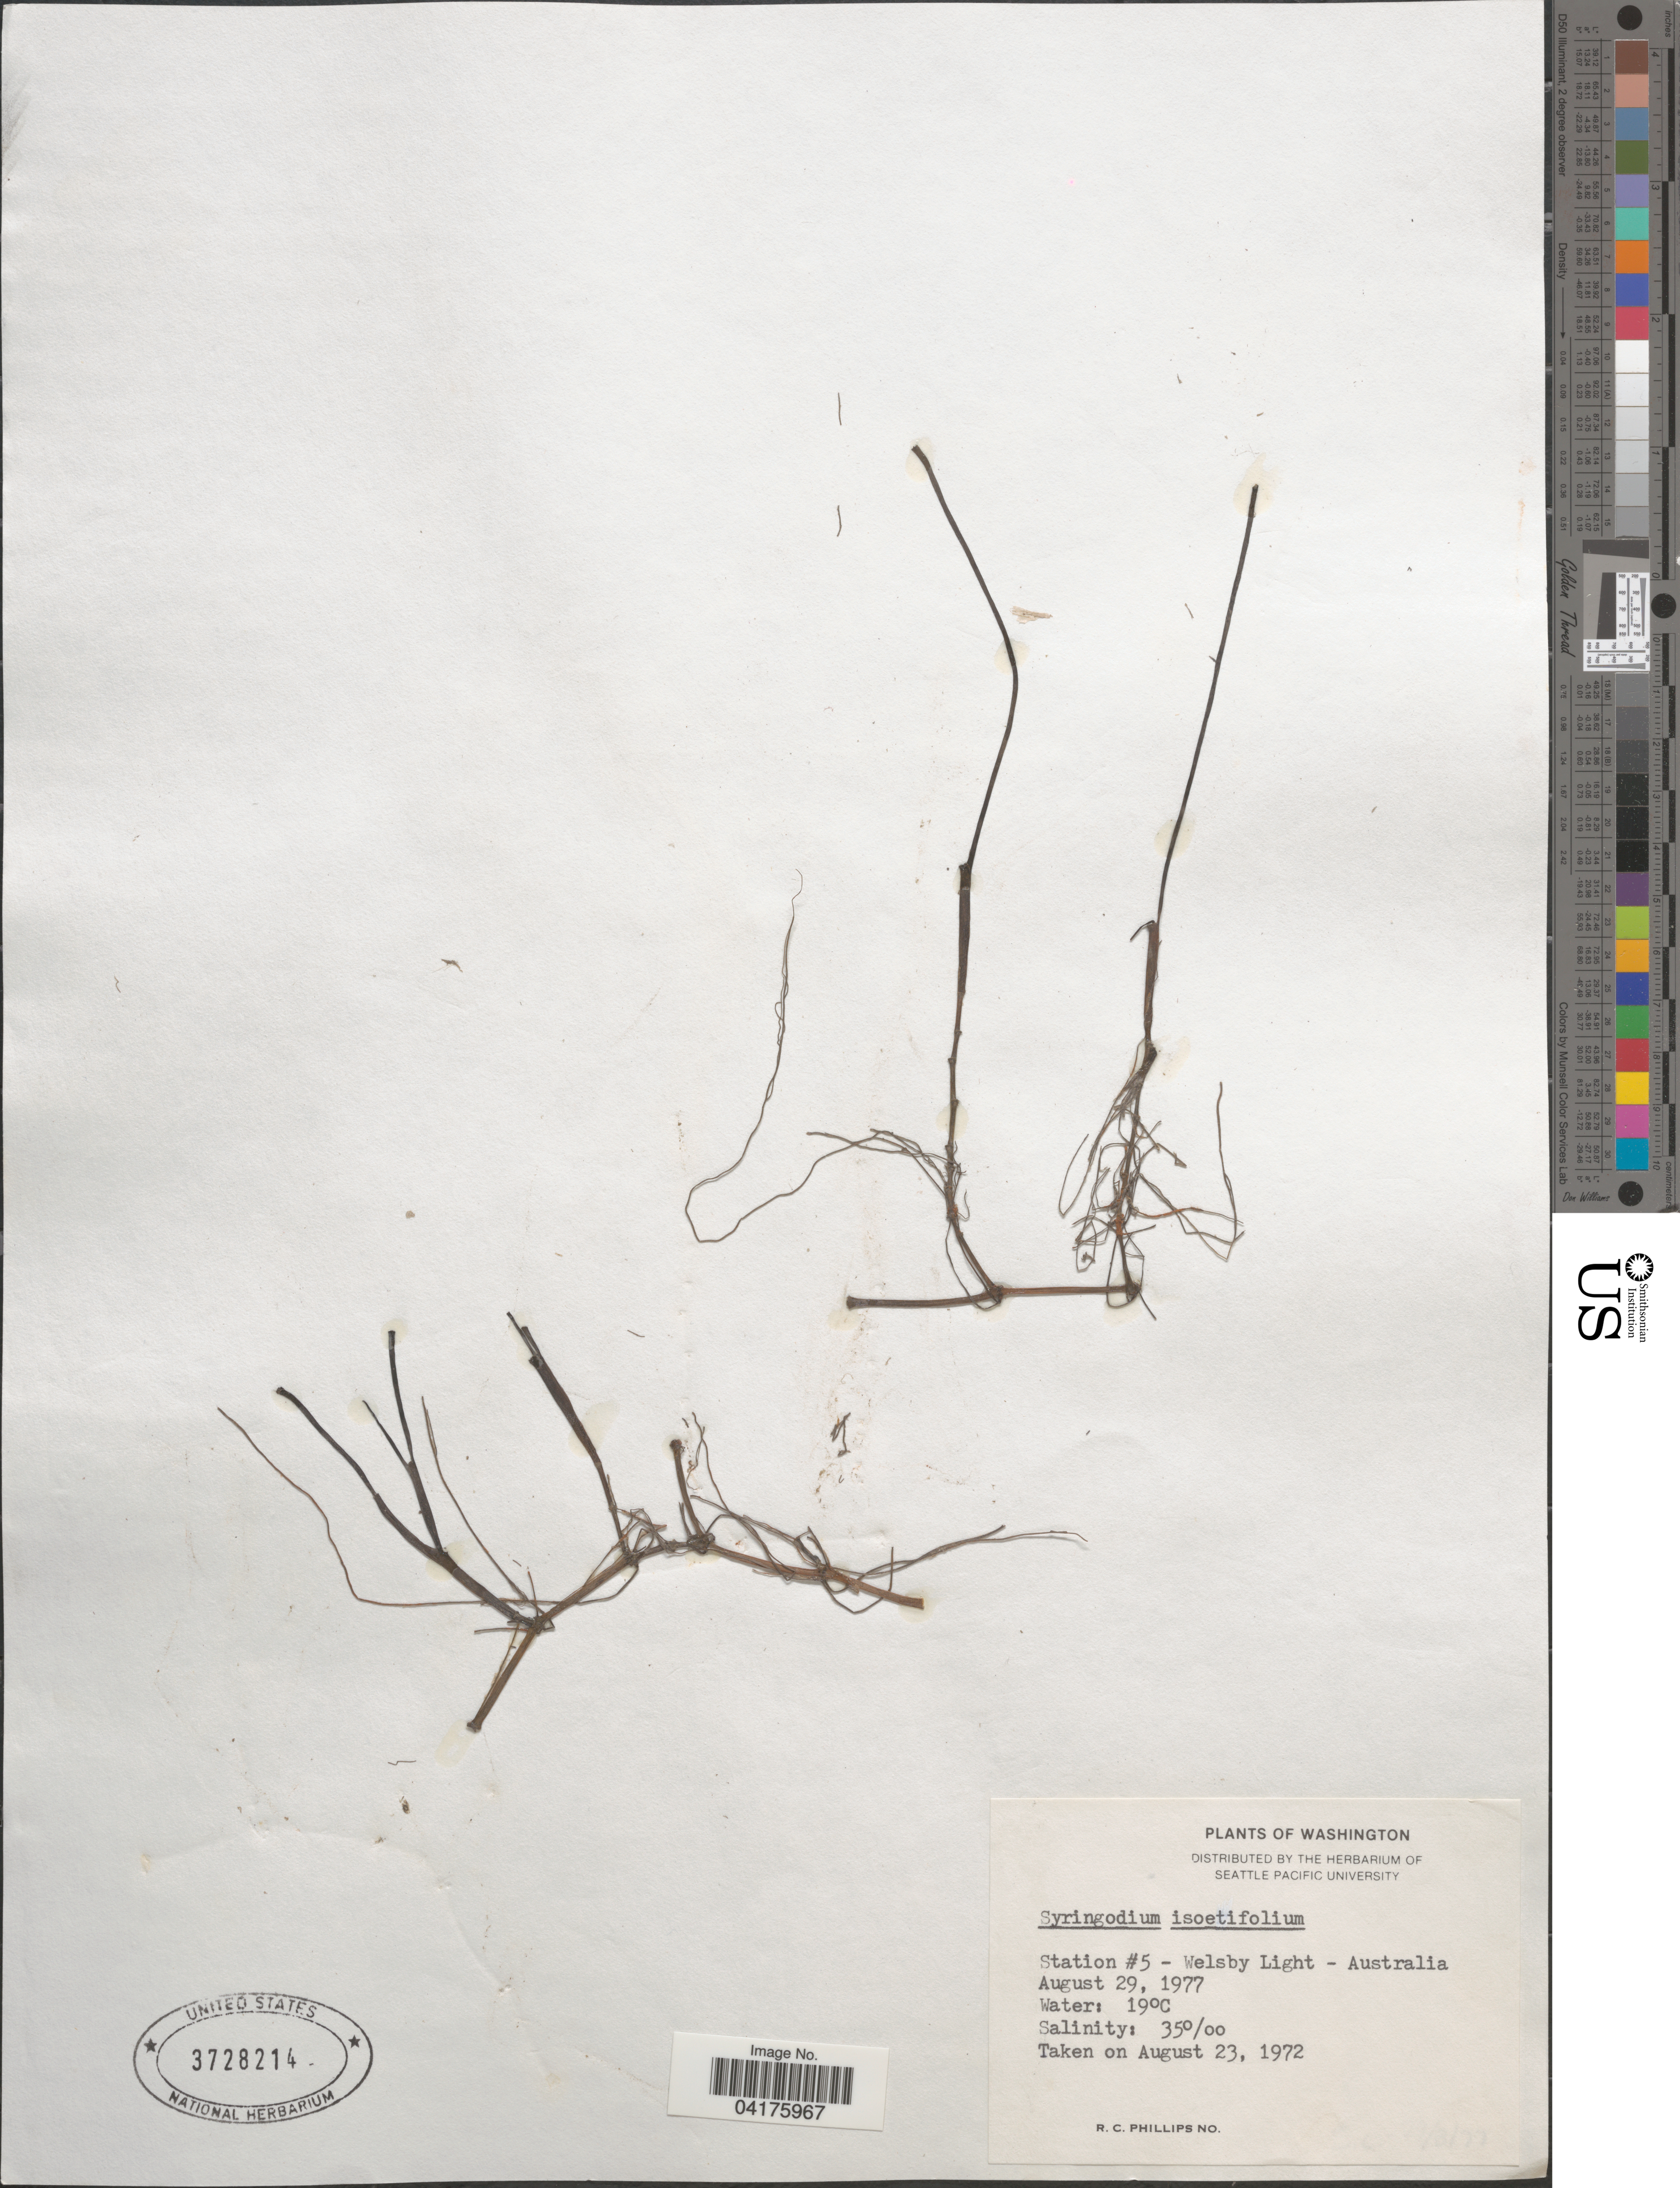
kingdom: Plantae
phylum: Tracheophyta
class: Liliopsida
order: Alismatales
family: Cymodoceaceae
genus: Syringodium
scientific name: Syringodium isoetifolium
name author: (Asch.) Dandy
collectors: R. C. Phillips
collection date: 1977-08-29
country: Australia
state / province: Queensland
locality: Station #5 - Welsby Light.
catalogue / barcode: US 3728214